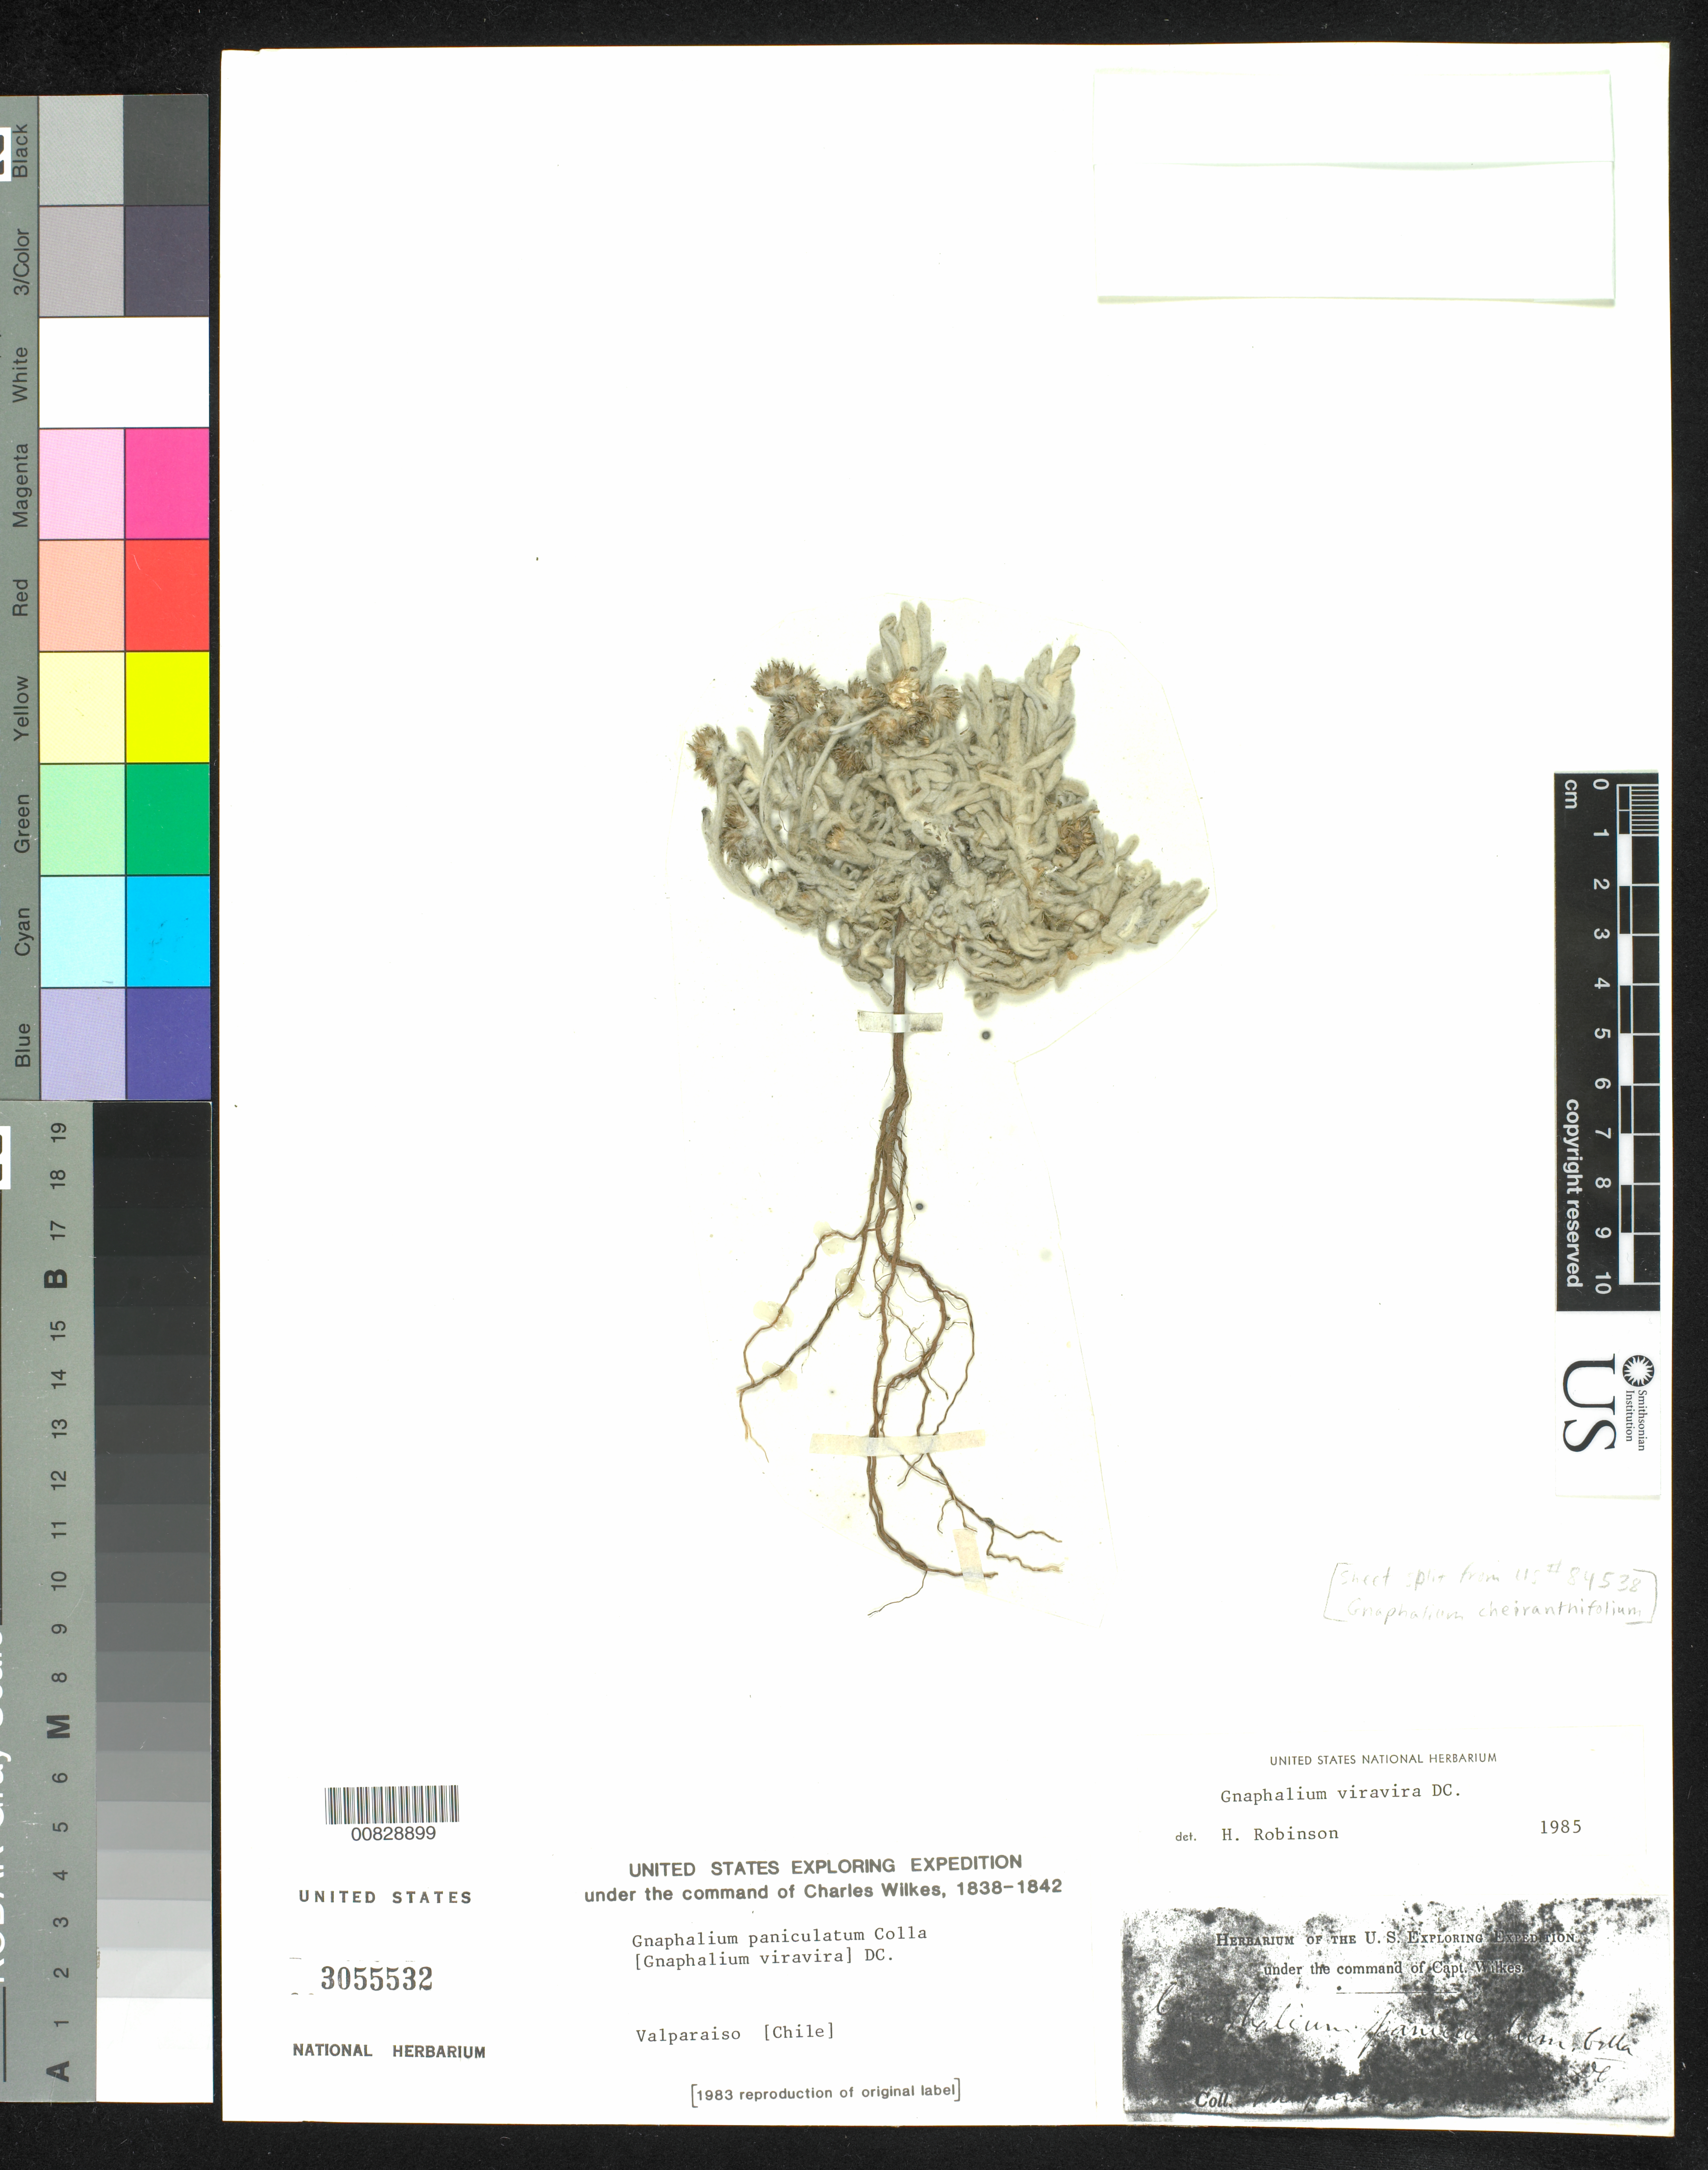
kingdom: Plantae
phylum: Tracheophyta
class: Magnoliopsida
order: Asterales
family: Asteraceae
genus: Gnaphalium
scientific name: Gnaphalium viravira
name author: Molina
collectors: Wilkes Explor. Exped.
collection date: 1838/1842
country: Chile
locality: Valparaiso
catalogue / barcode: US 3055532